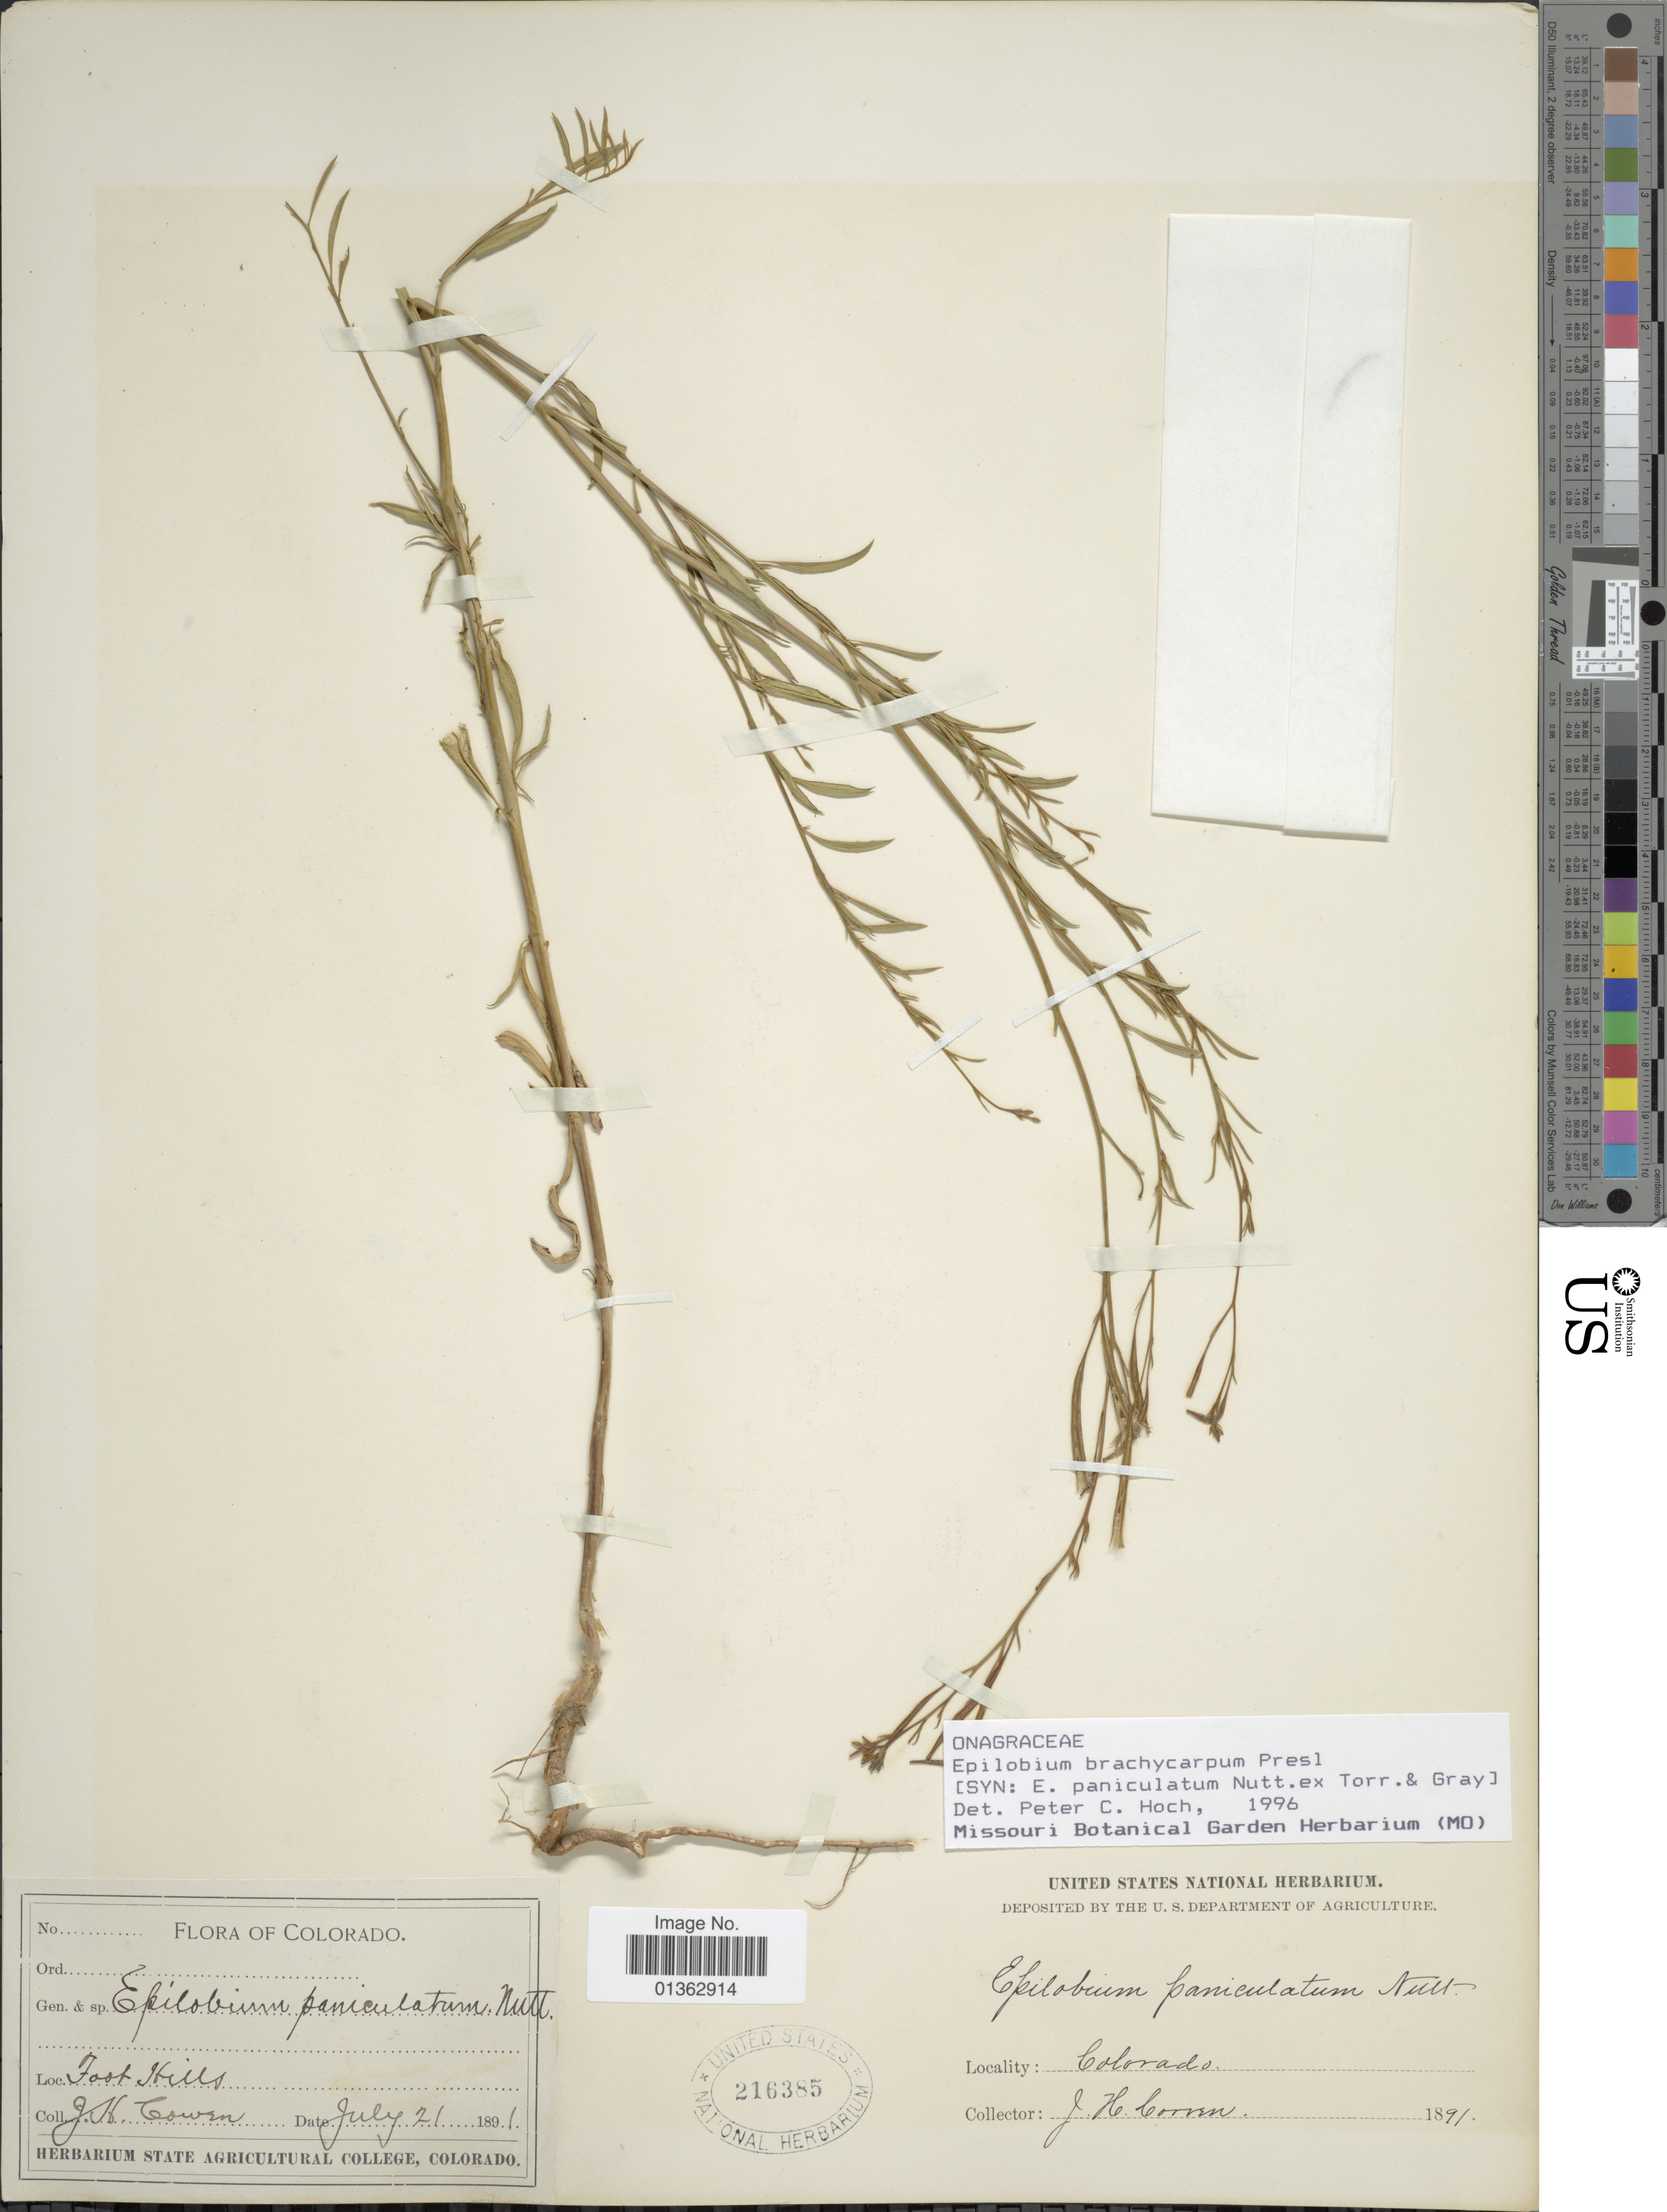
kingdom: Plantae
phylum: Tracheophyta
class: Magnoliopsida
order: Myrtales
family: Onagraceae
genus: Epilobium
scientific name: Epilobium brachycarpum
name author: C. Presl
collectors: J. H. Cowen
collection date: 1891-07-21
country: United States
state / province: Colorado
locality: Fort Hills.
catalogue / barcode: US 216385